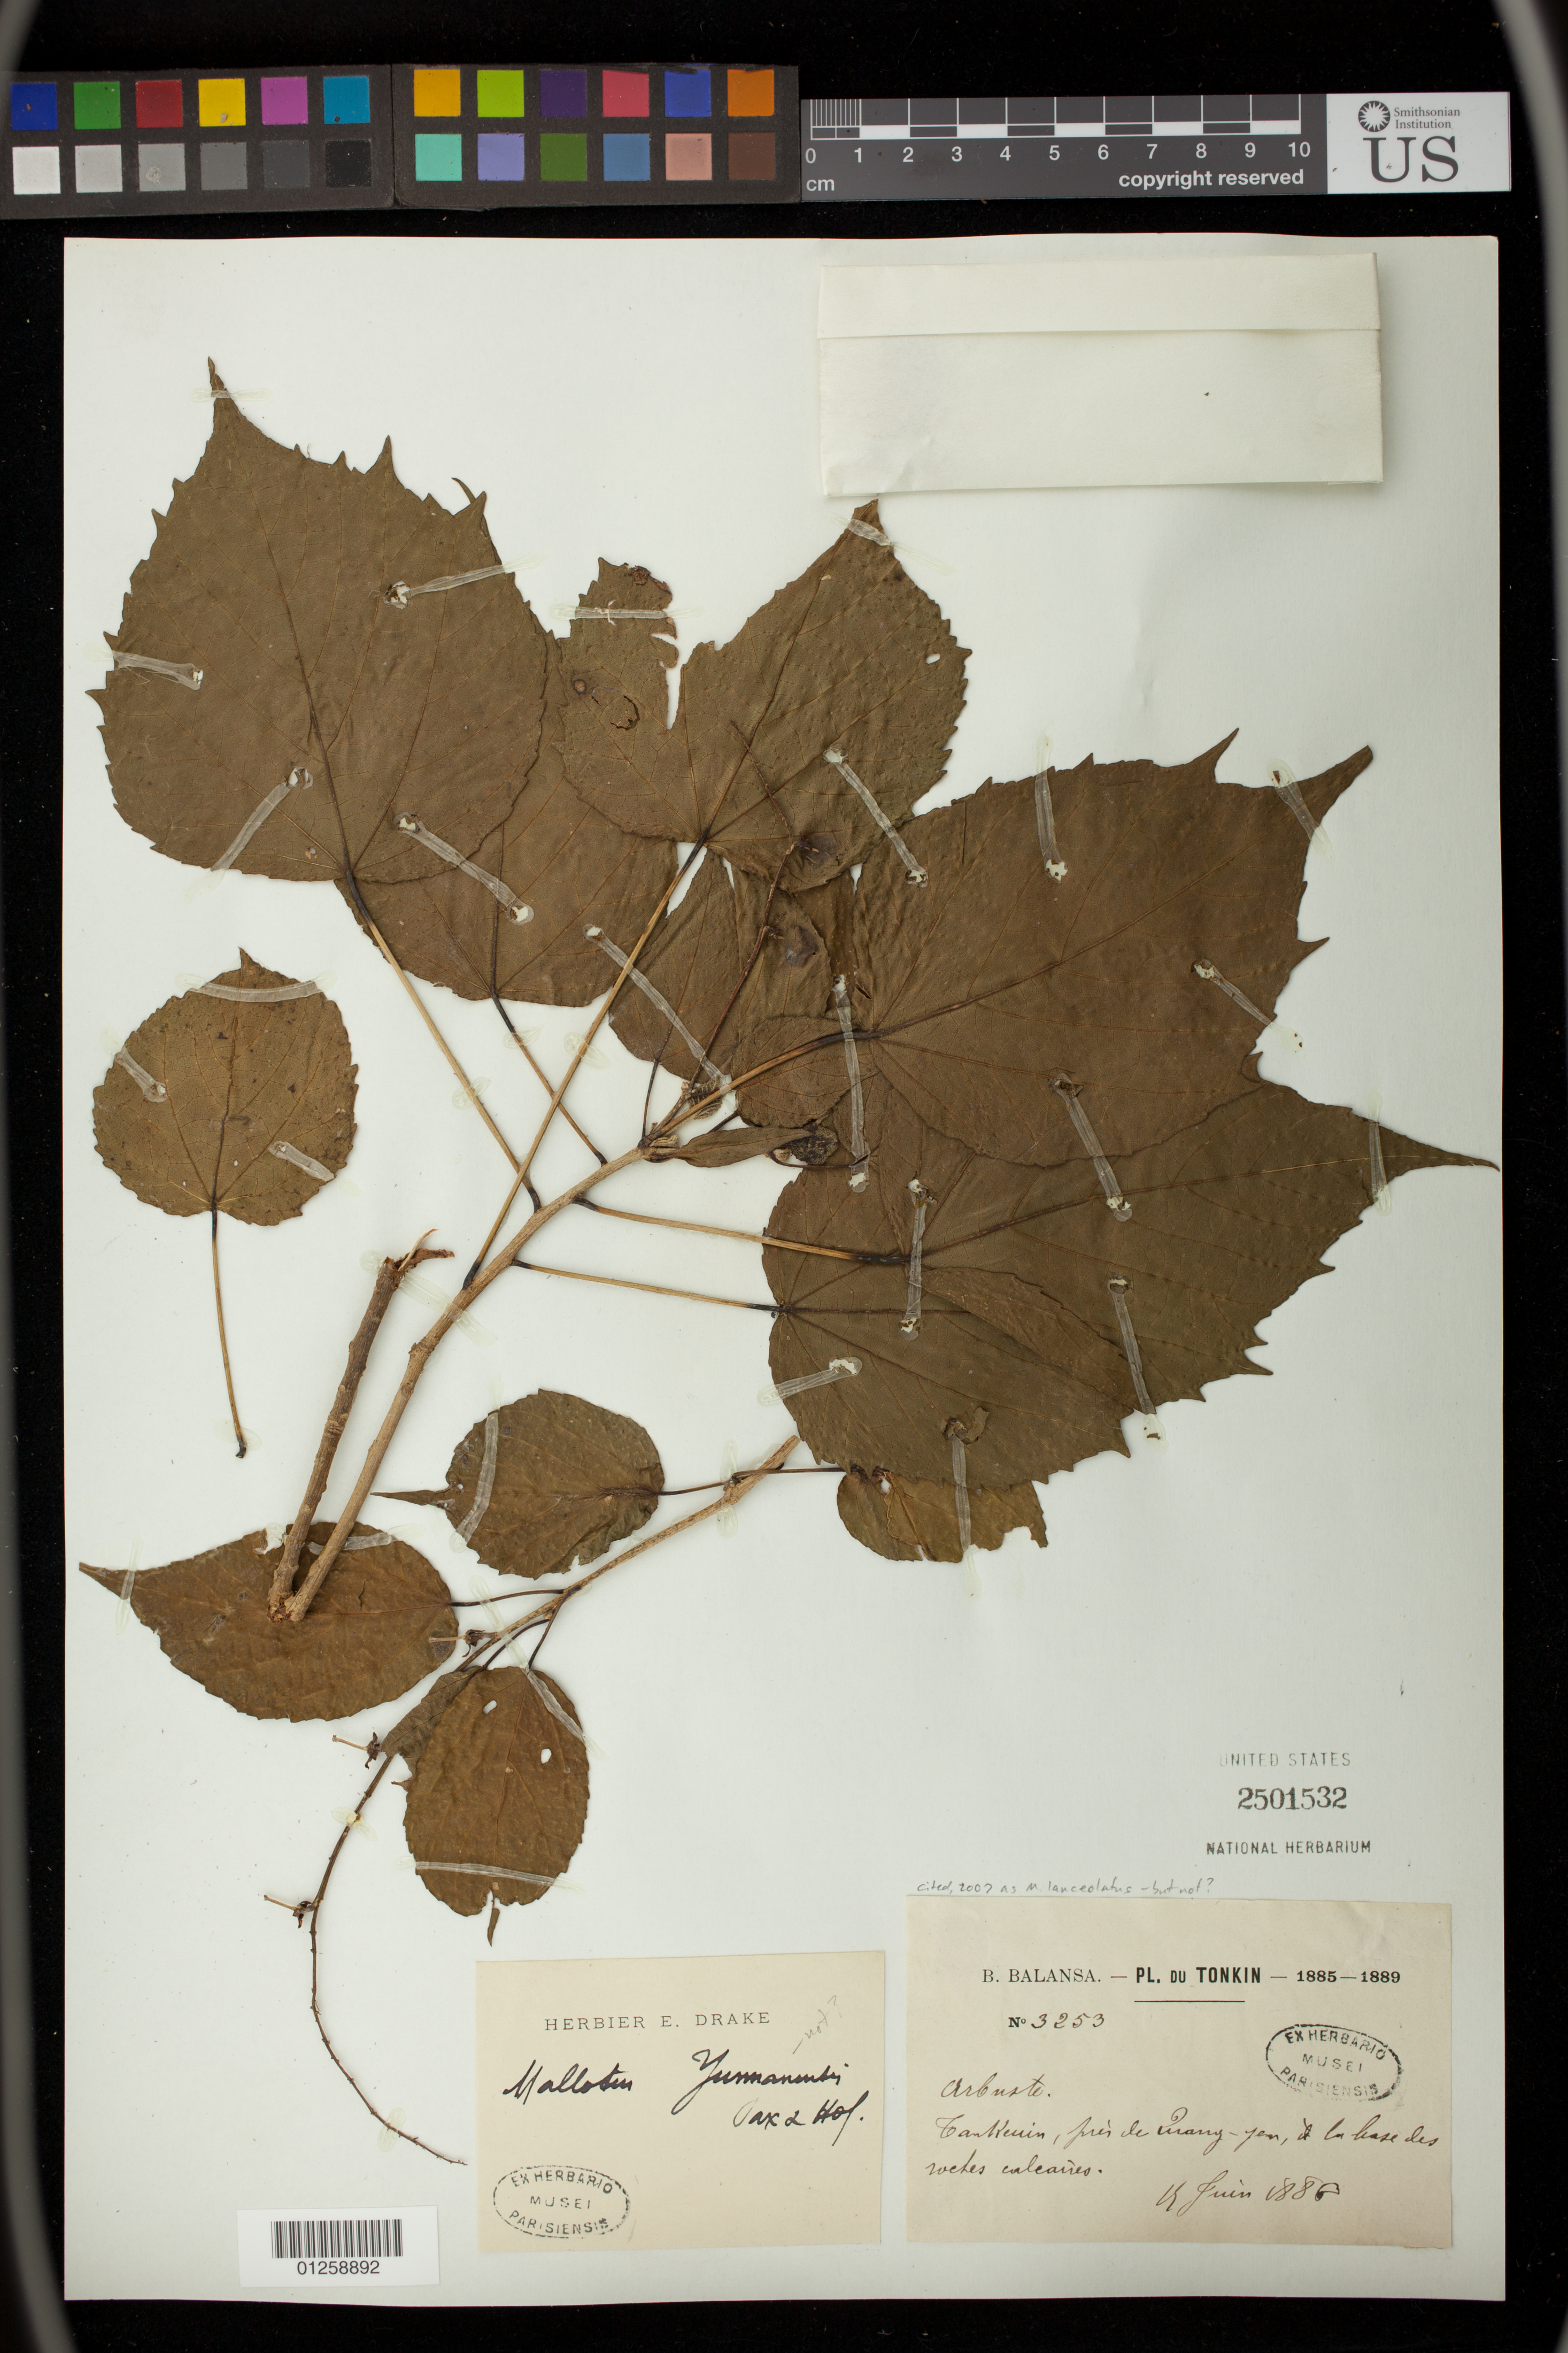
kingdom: Plantae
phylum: Tracheophyta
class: Magnoliopsida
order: Malpighiales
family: Euphorbiaceae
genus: Mallotus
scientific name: Mallotus lanceolatus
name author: (Gagnep.) Airy Shaw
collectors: B. Balansa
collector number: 3253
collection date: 1885-01-01/1889-01-01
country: Vietnam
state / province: Tonkin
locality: Pl. du Tonkin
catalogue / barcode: US 2501532